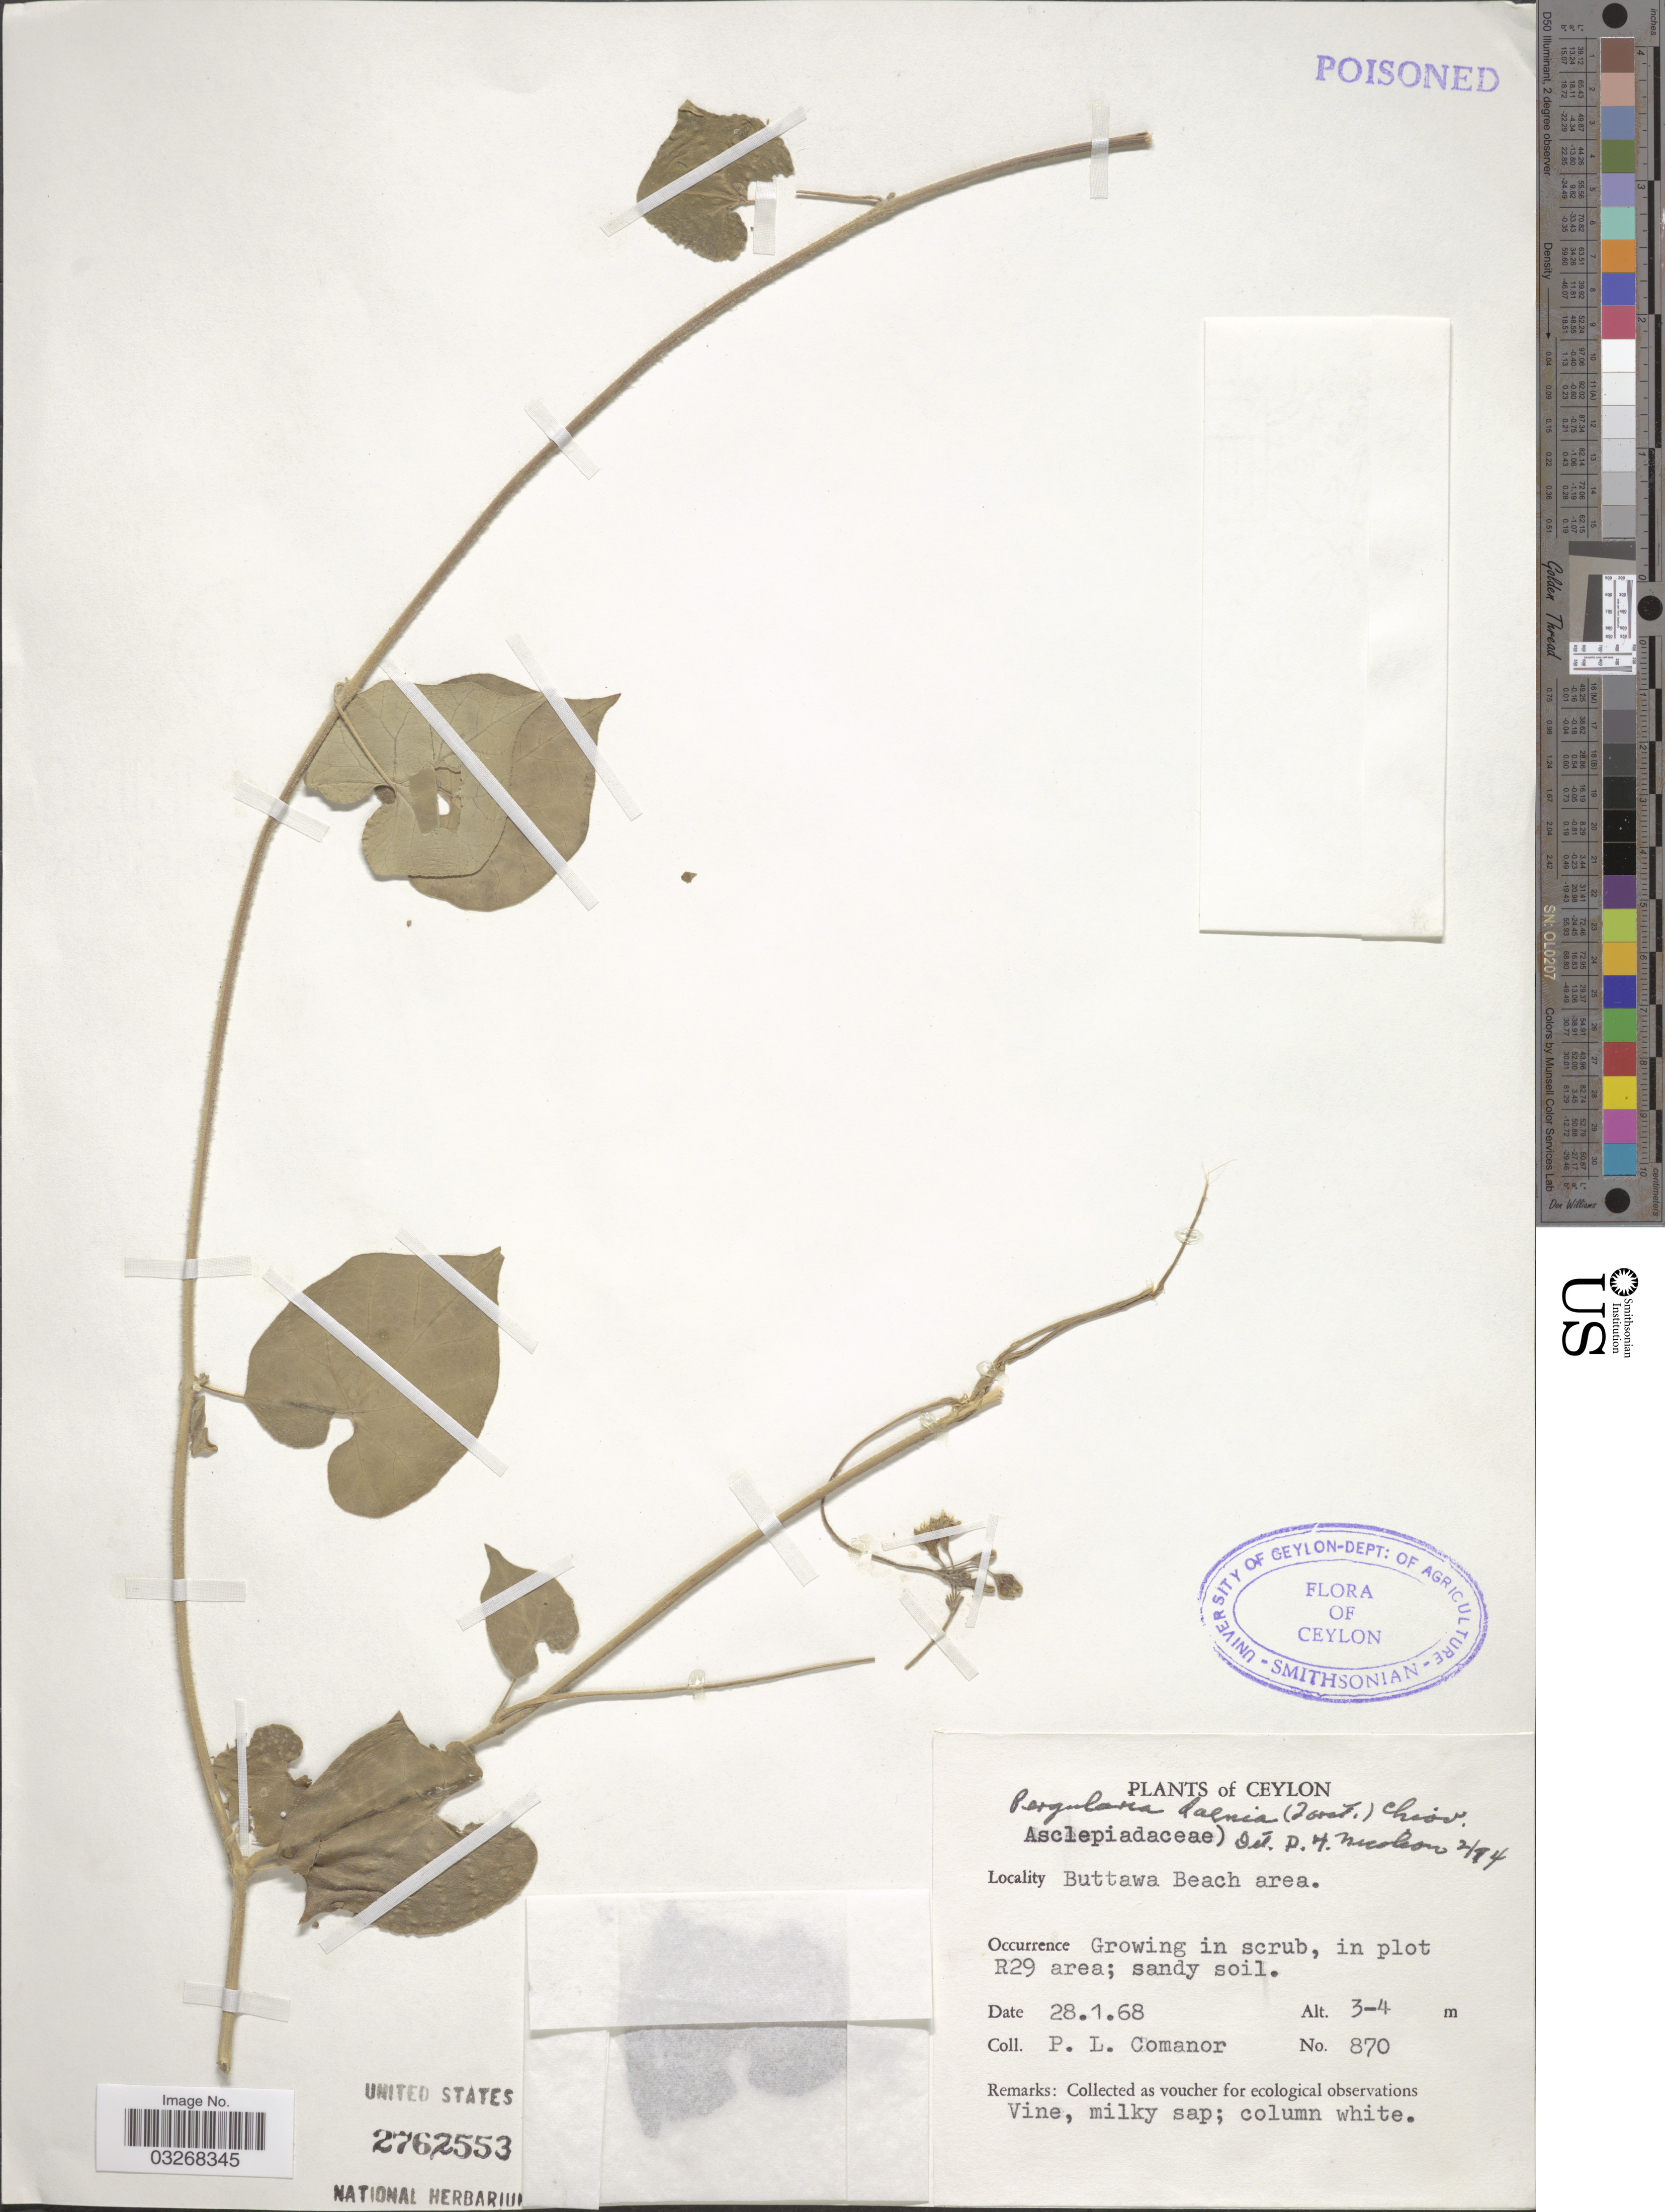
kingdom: Plantae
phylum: Tracheophyta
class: Magnoliopsida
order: Gentianales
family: Apocynaceae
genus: Pergularia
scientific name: Pergularia daemia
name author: (Forssk.) Chiov.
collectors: P. Comanor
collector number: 870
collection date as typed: Transcribed d/m/y: 28/1/68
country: Sri Lanka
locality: Ceylon. Buttawa Beach area. Plot R29 area.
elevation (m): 3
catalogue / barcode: US 2762553